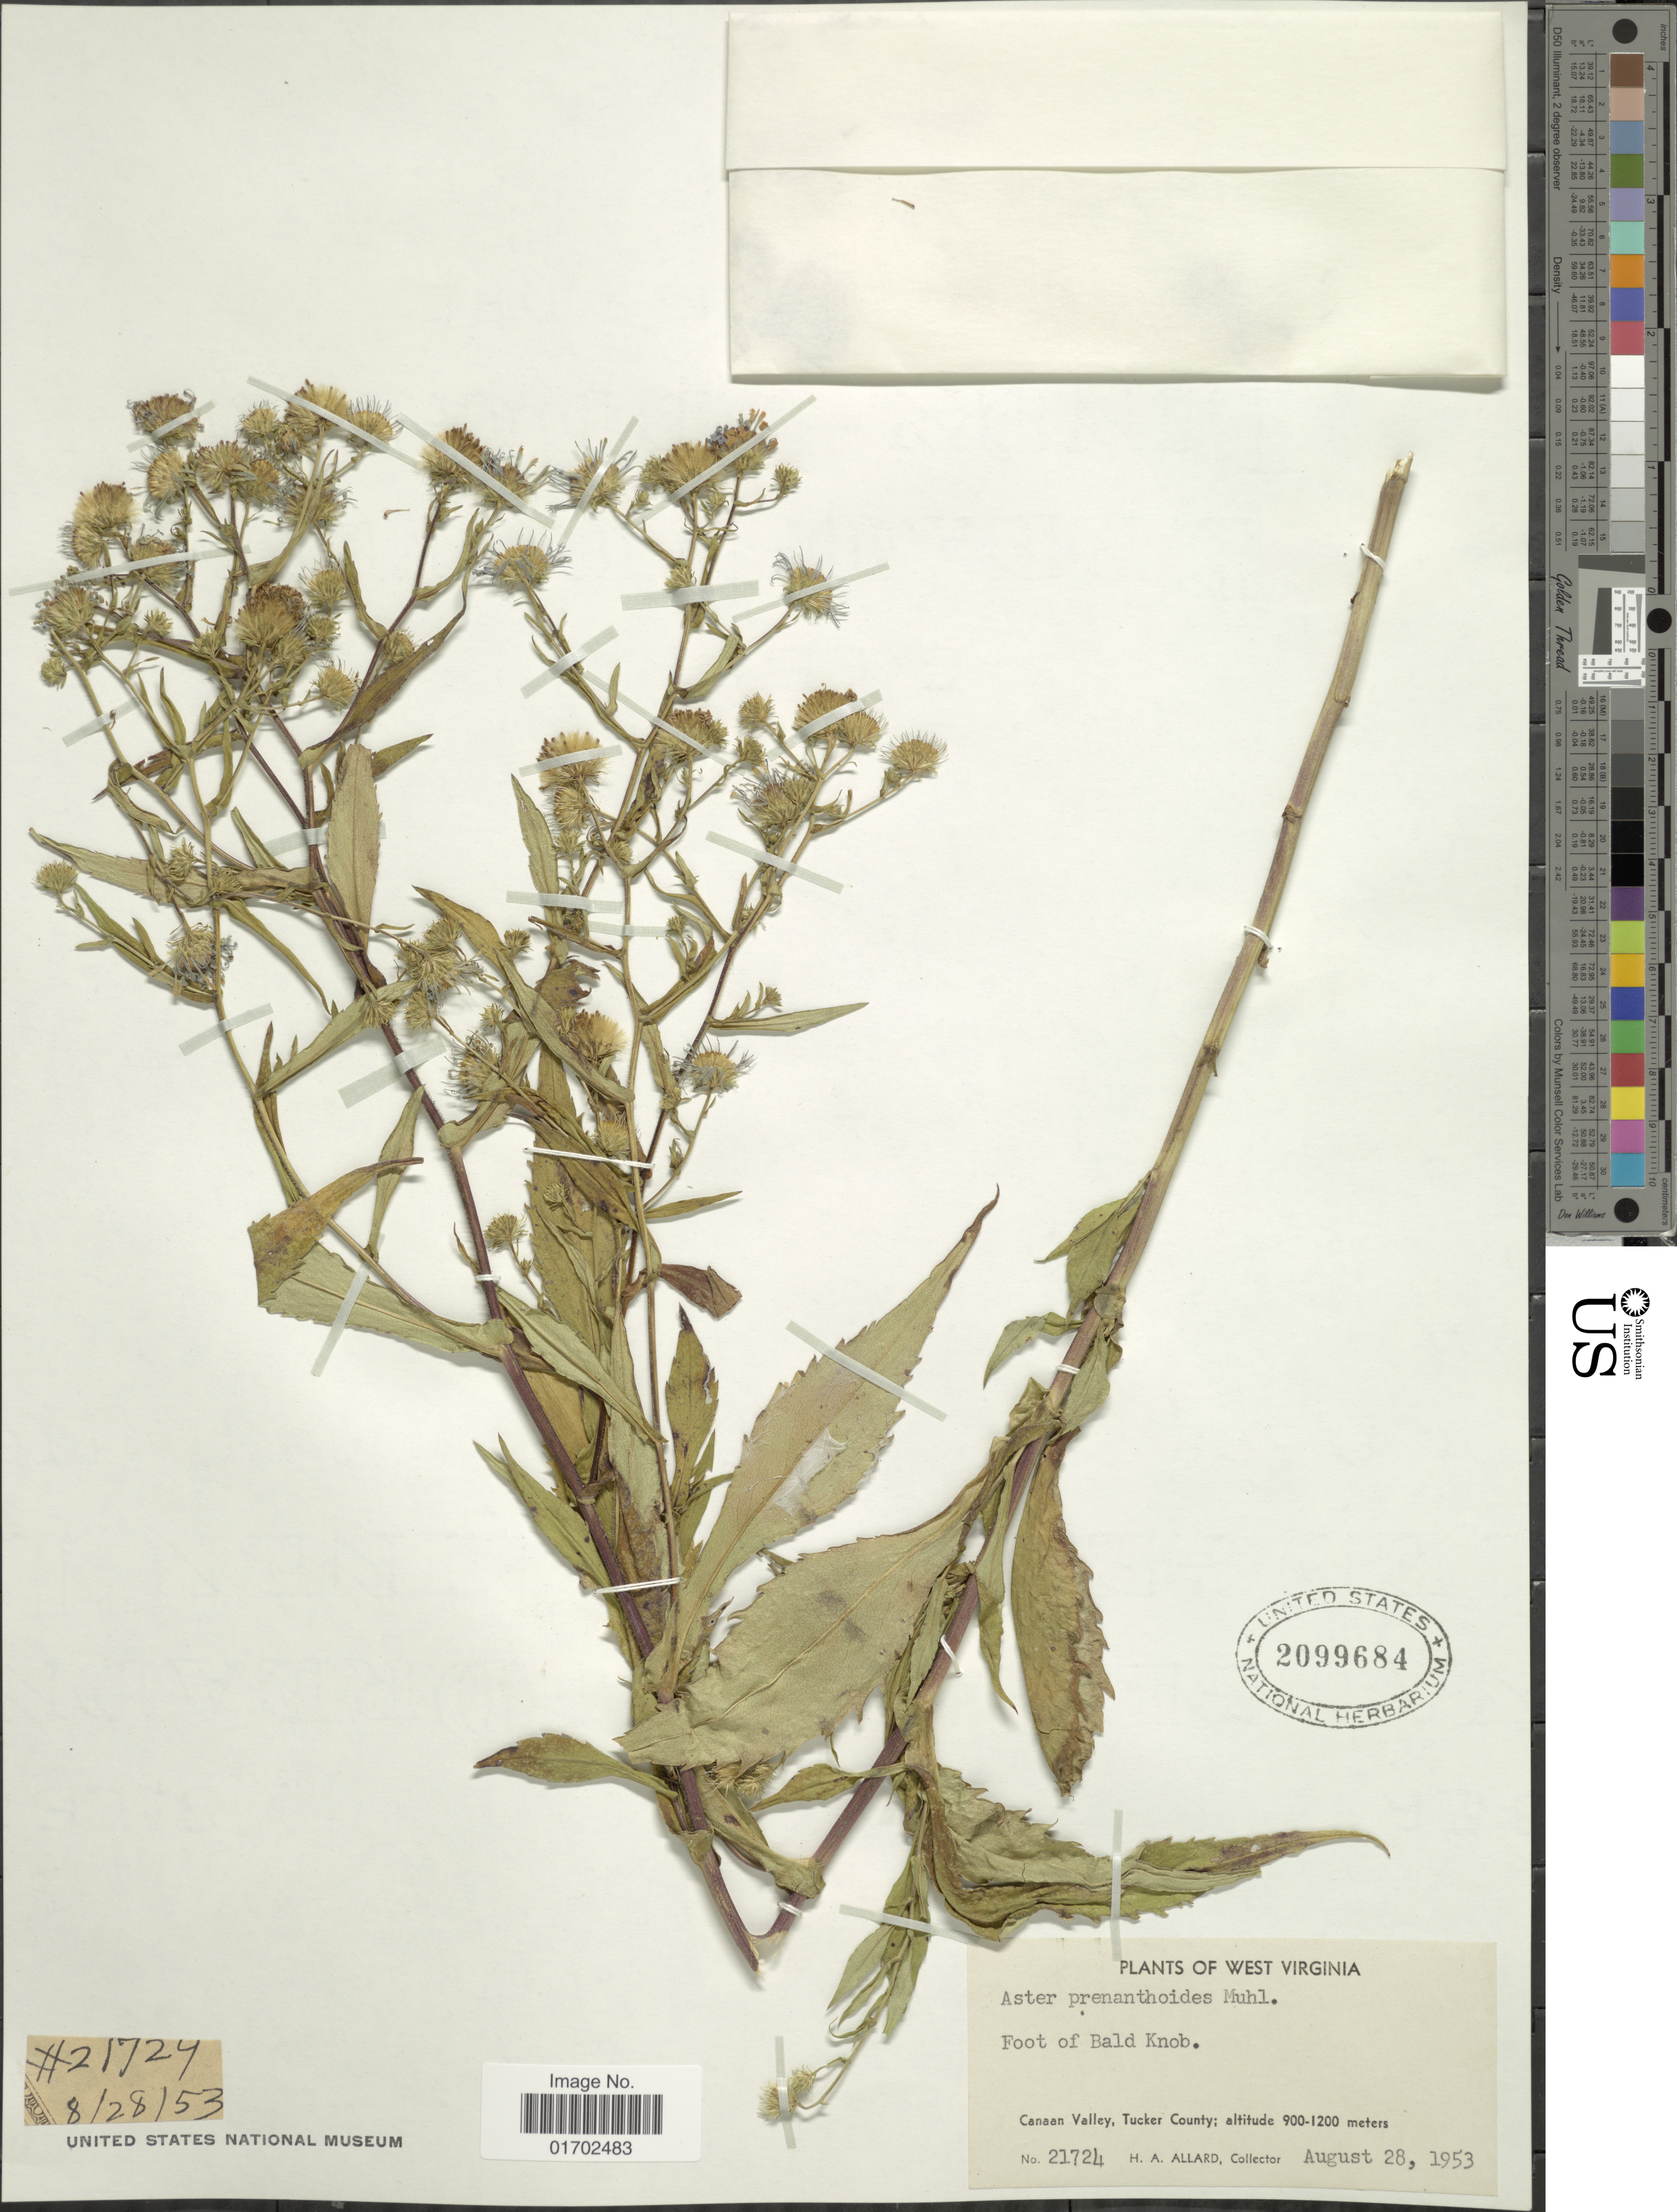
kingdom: Plantae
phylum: Tracheophyta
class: Magnoliopsida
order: Asterales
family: Asteraceae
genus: Symphyotrichum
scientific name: Symphyotrichum prenanthoides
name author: (Muhl. ex Willd.) G.L. Nesom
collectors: H. A. Allard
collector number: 21724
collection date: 1953-08-28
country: United States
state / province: West Virginia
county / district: Tucker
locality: Foot of Bald Knob. Canaan Valley, Tucker County.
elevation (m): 900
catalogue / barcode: US 2099684